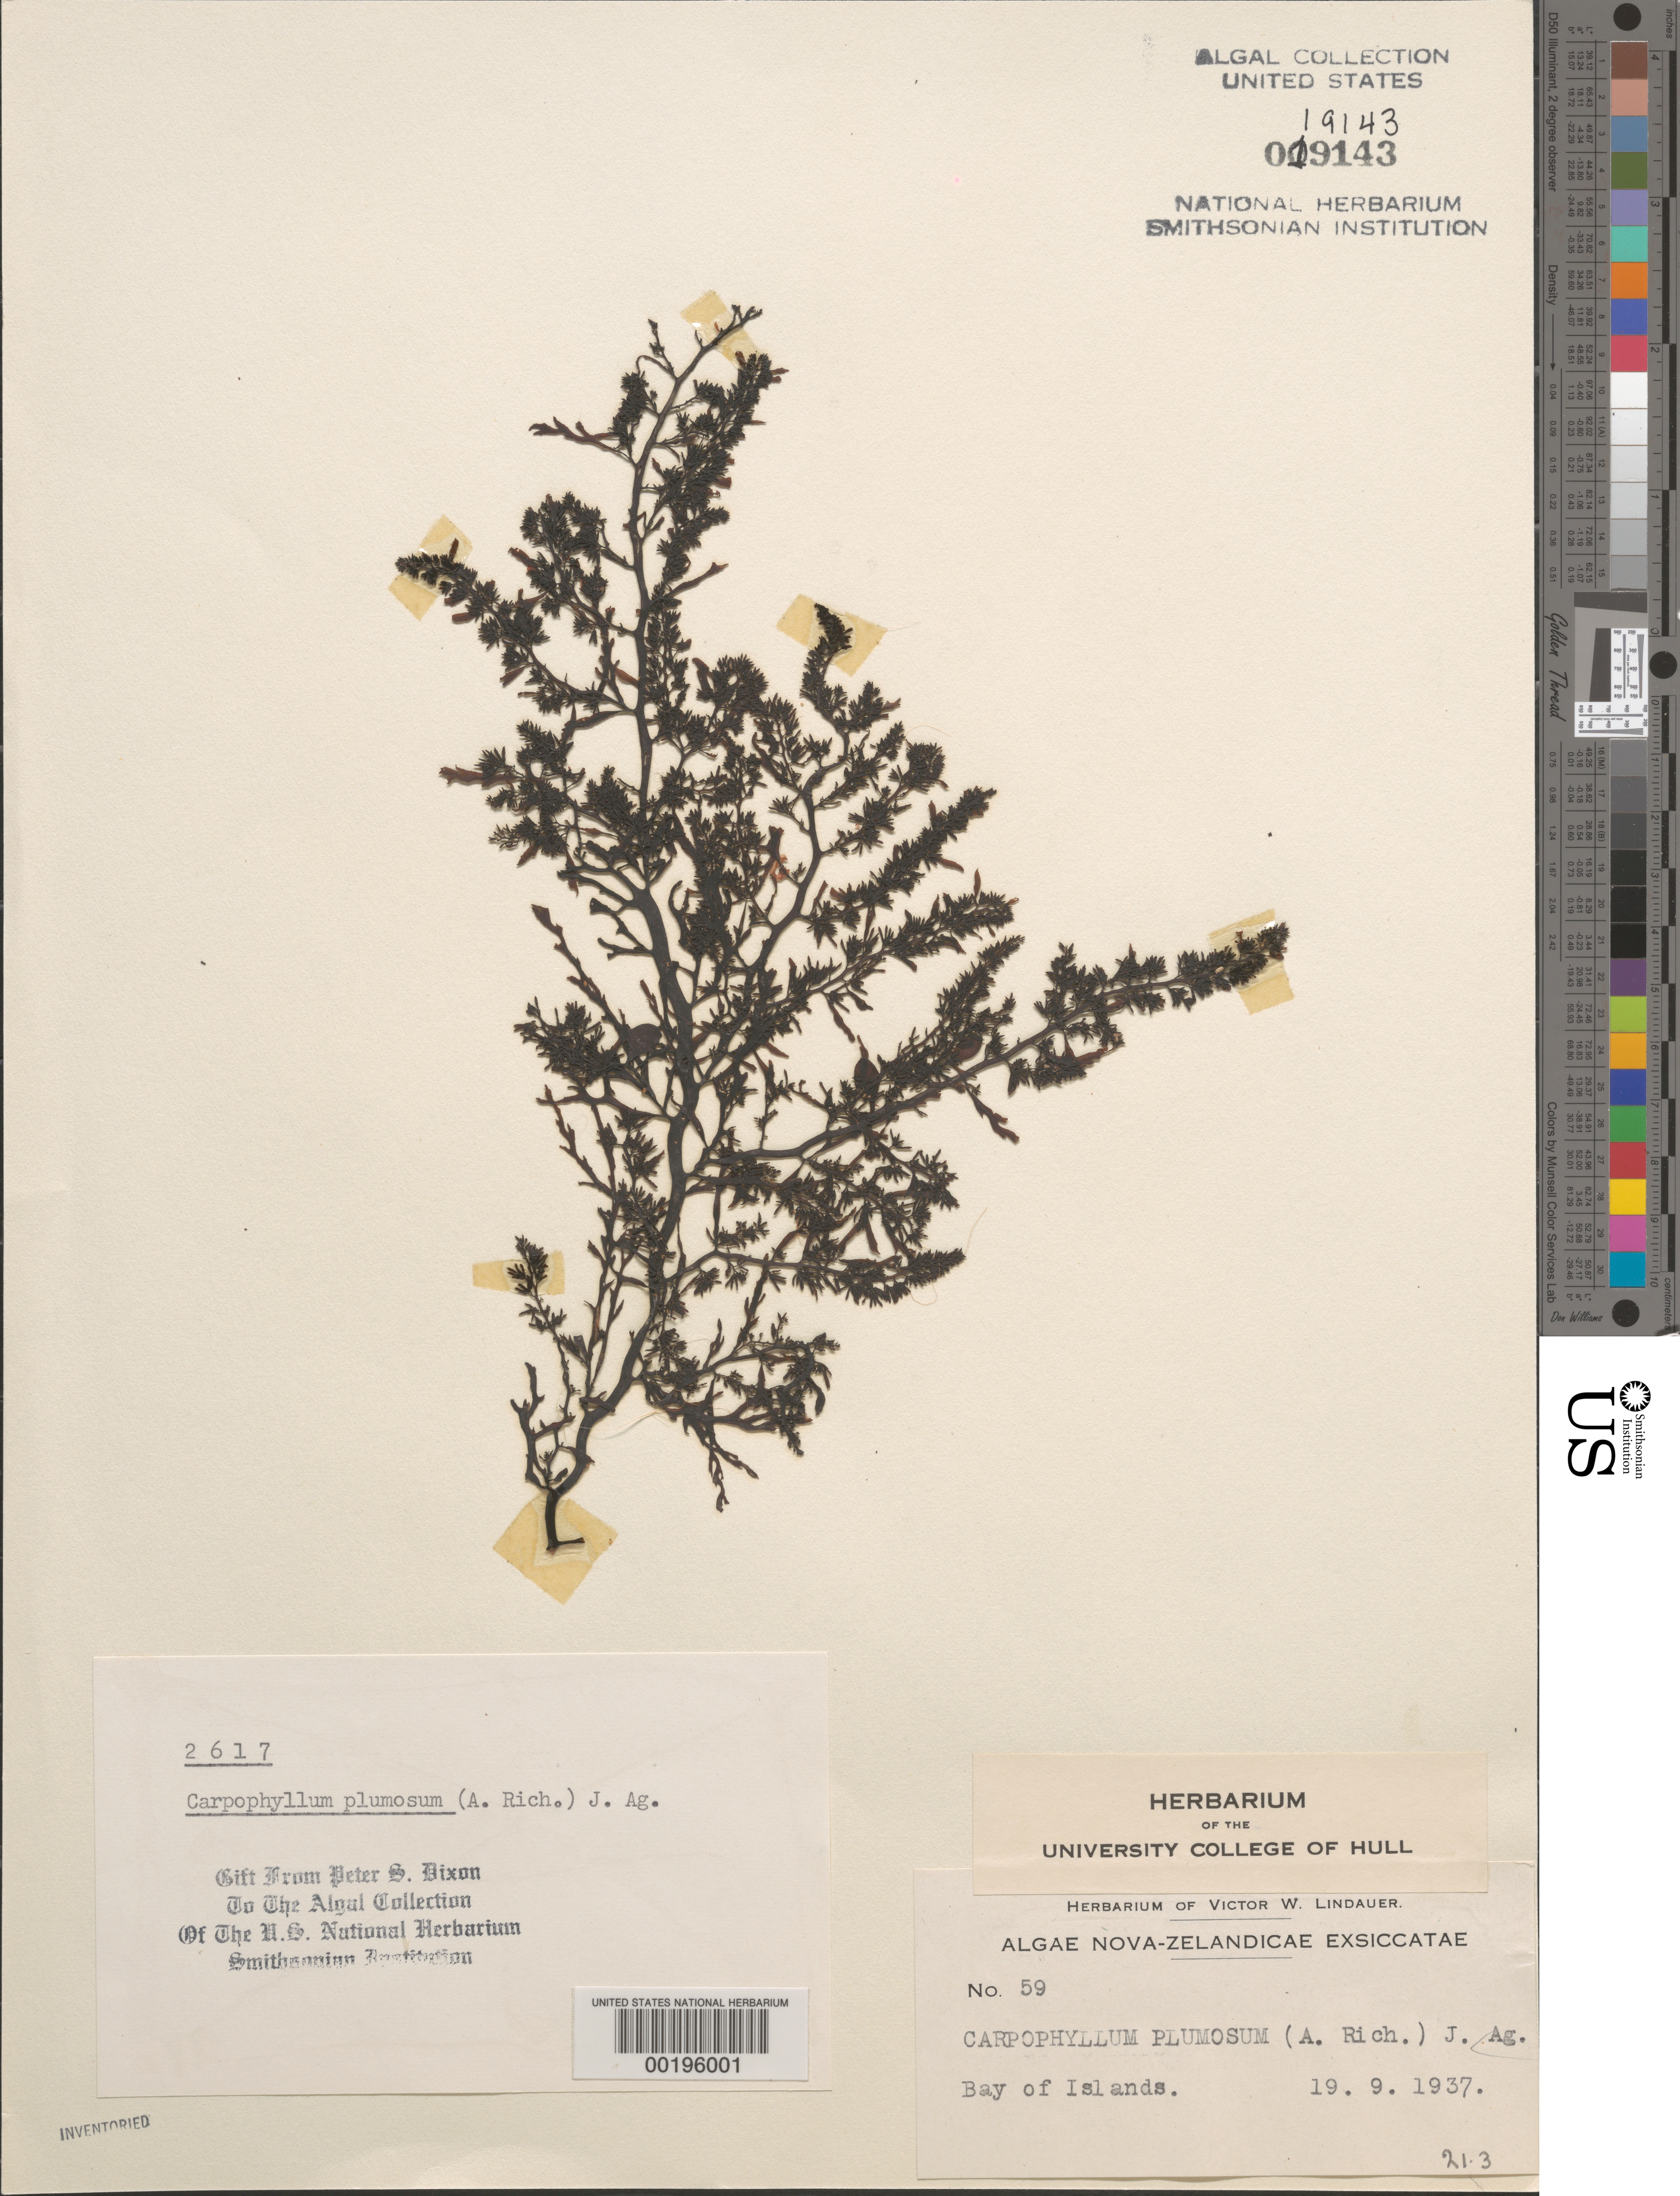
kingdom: Chromista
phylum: Ochrophyta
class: Phaeophyceae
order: Fucales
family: Sargassaceae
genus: Carpophyllum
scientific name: Carpophyllum plumosum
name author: (A. Rich.) J. Agardh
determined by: Dixon, P. S.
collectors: V. Lindauer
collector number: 59 & PSD 2617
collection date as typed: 19 Sep 1937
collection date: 1937-09-19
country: New Zealand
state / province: Northland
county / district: Far North District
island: North Island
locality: Bay of Islands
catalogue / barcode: US 19143